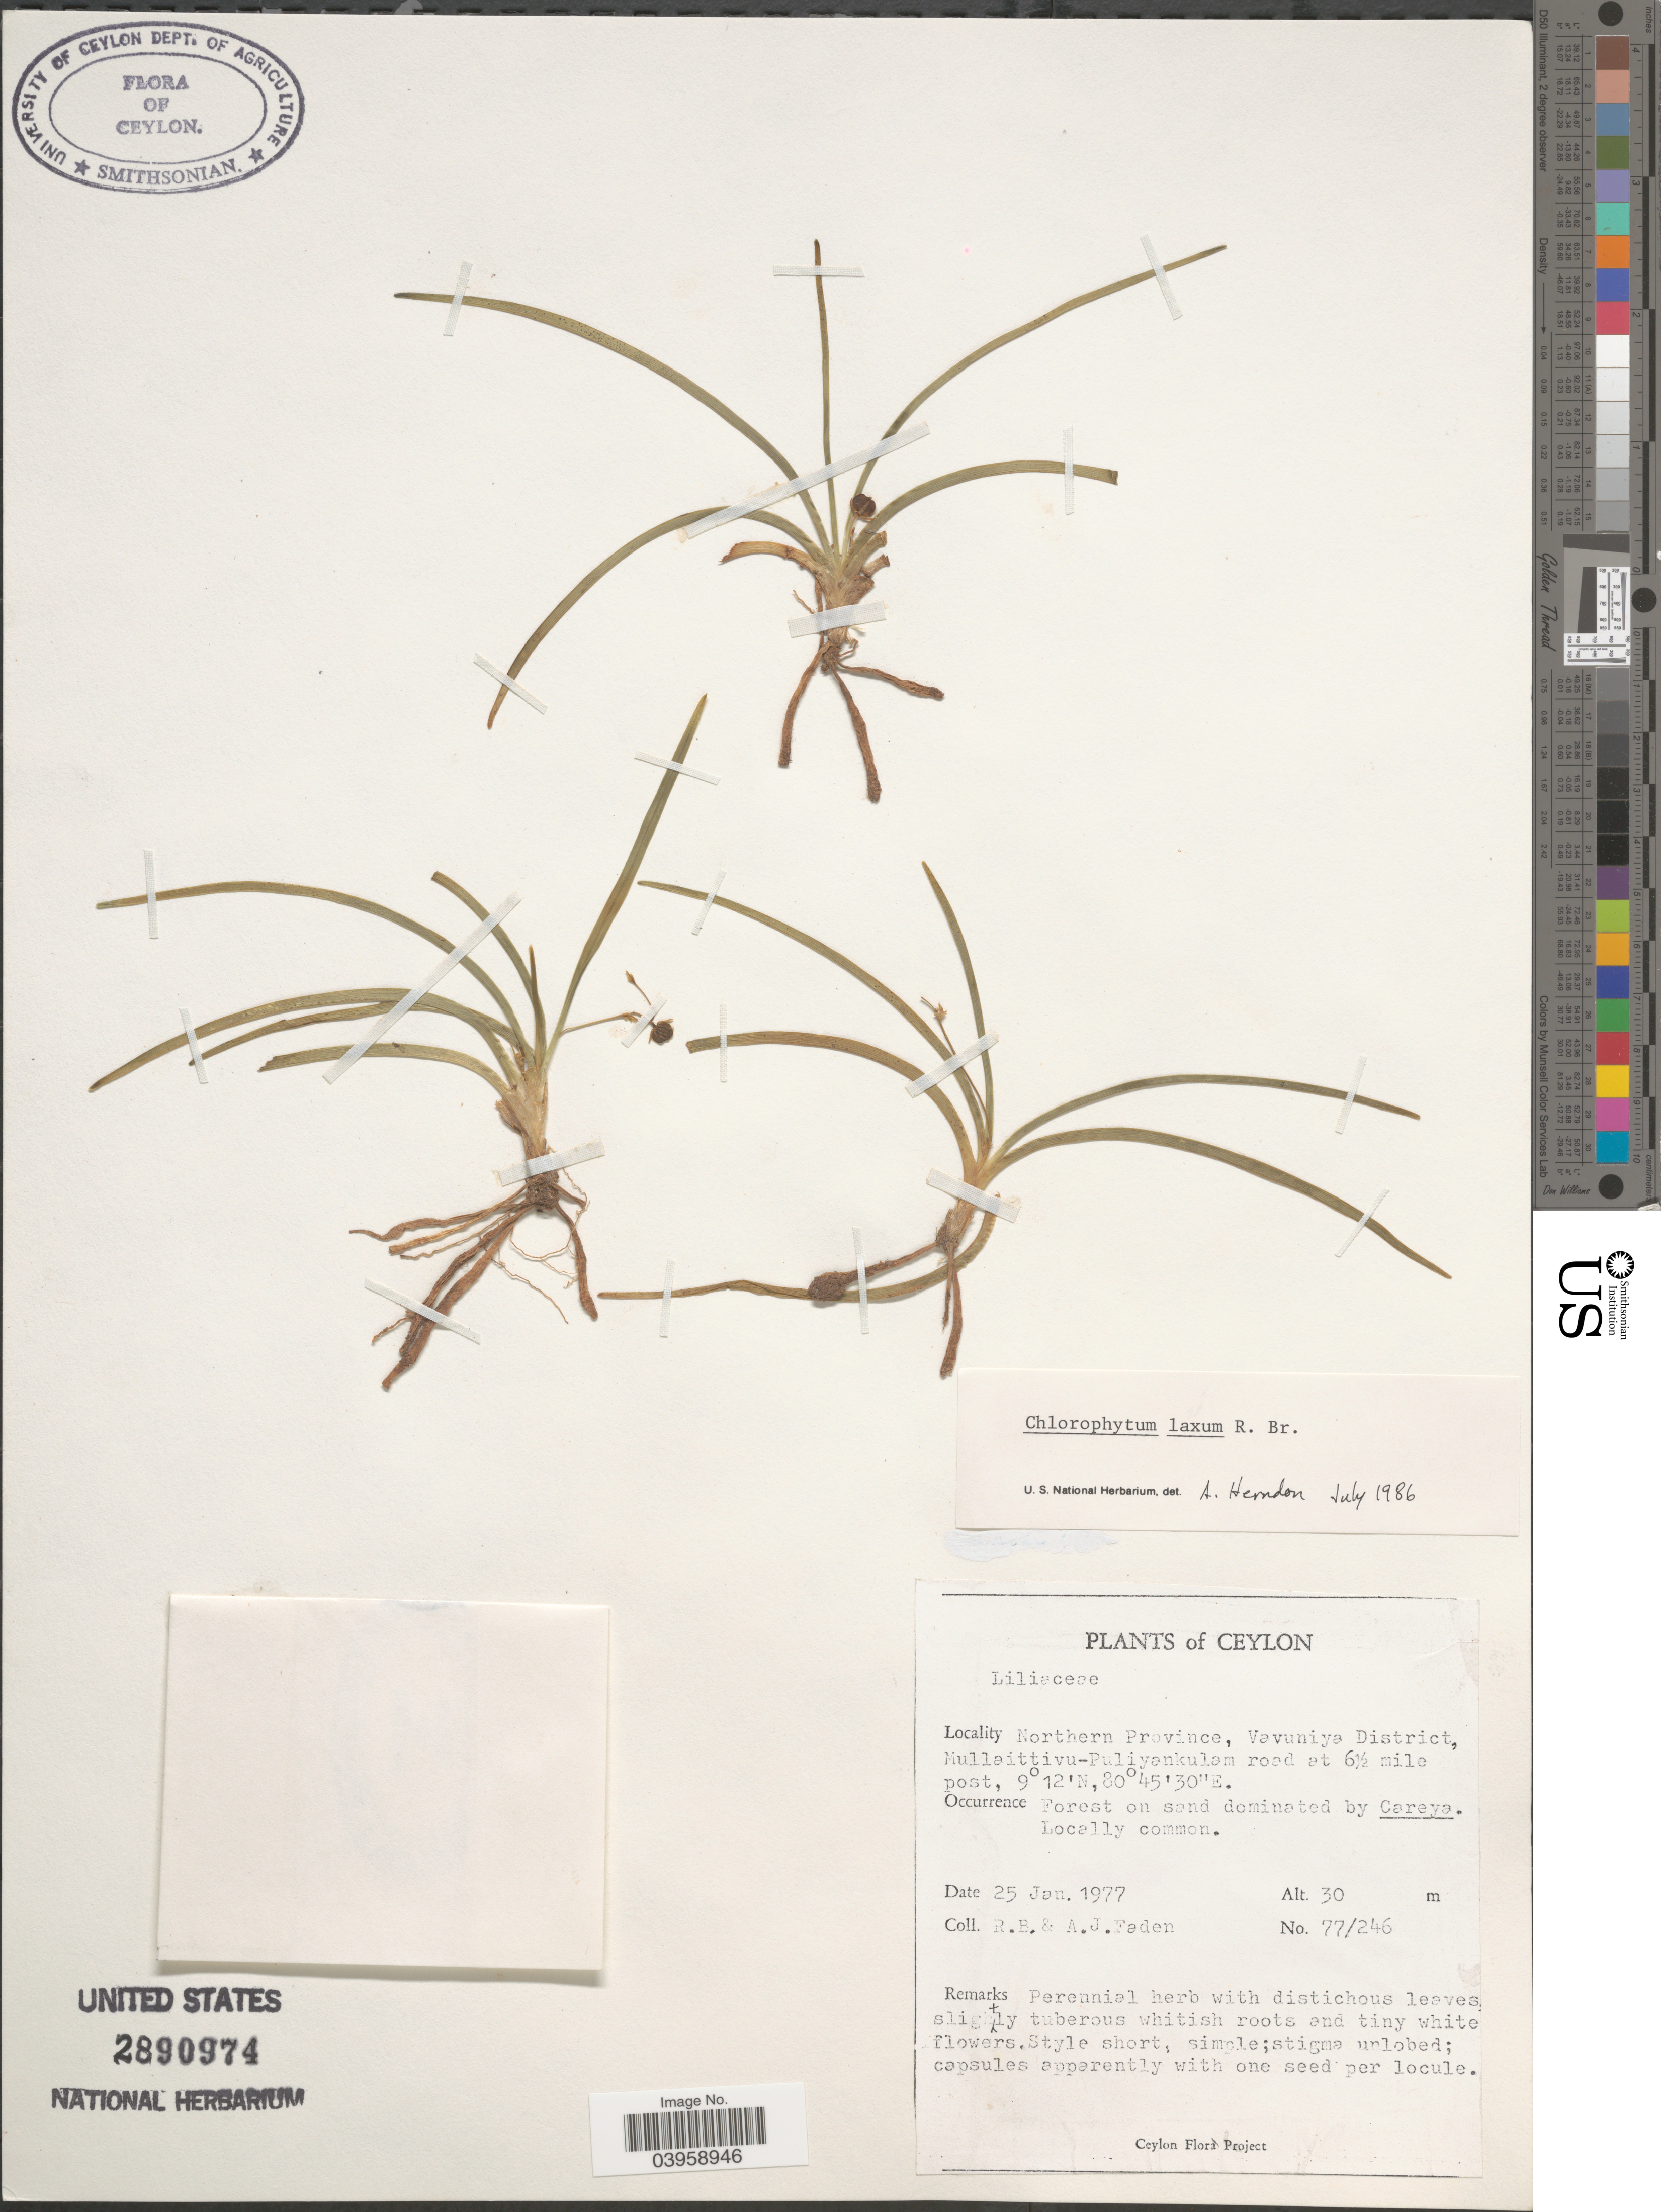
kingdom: Plantae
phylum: Tracheophyta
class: Liliopsida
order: Asparagales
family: Asparagaceae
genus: Chlorophytum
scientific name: Chlorophytum laxum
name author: R. Br.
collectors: R. B. Faden & A. J. Faden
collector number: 77/246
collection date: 1977-01-25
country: Sri Lanka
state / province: Northern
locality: Ceylon. Northern Province, Vavuniya District, Mullaittivu-Puliyankulam road at 6½ mile post.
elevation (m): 30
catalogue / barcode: US 2890974